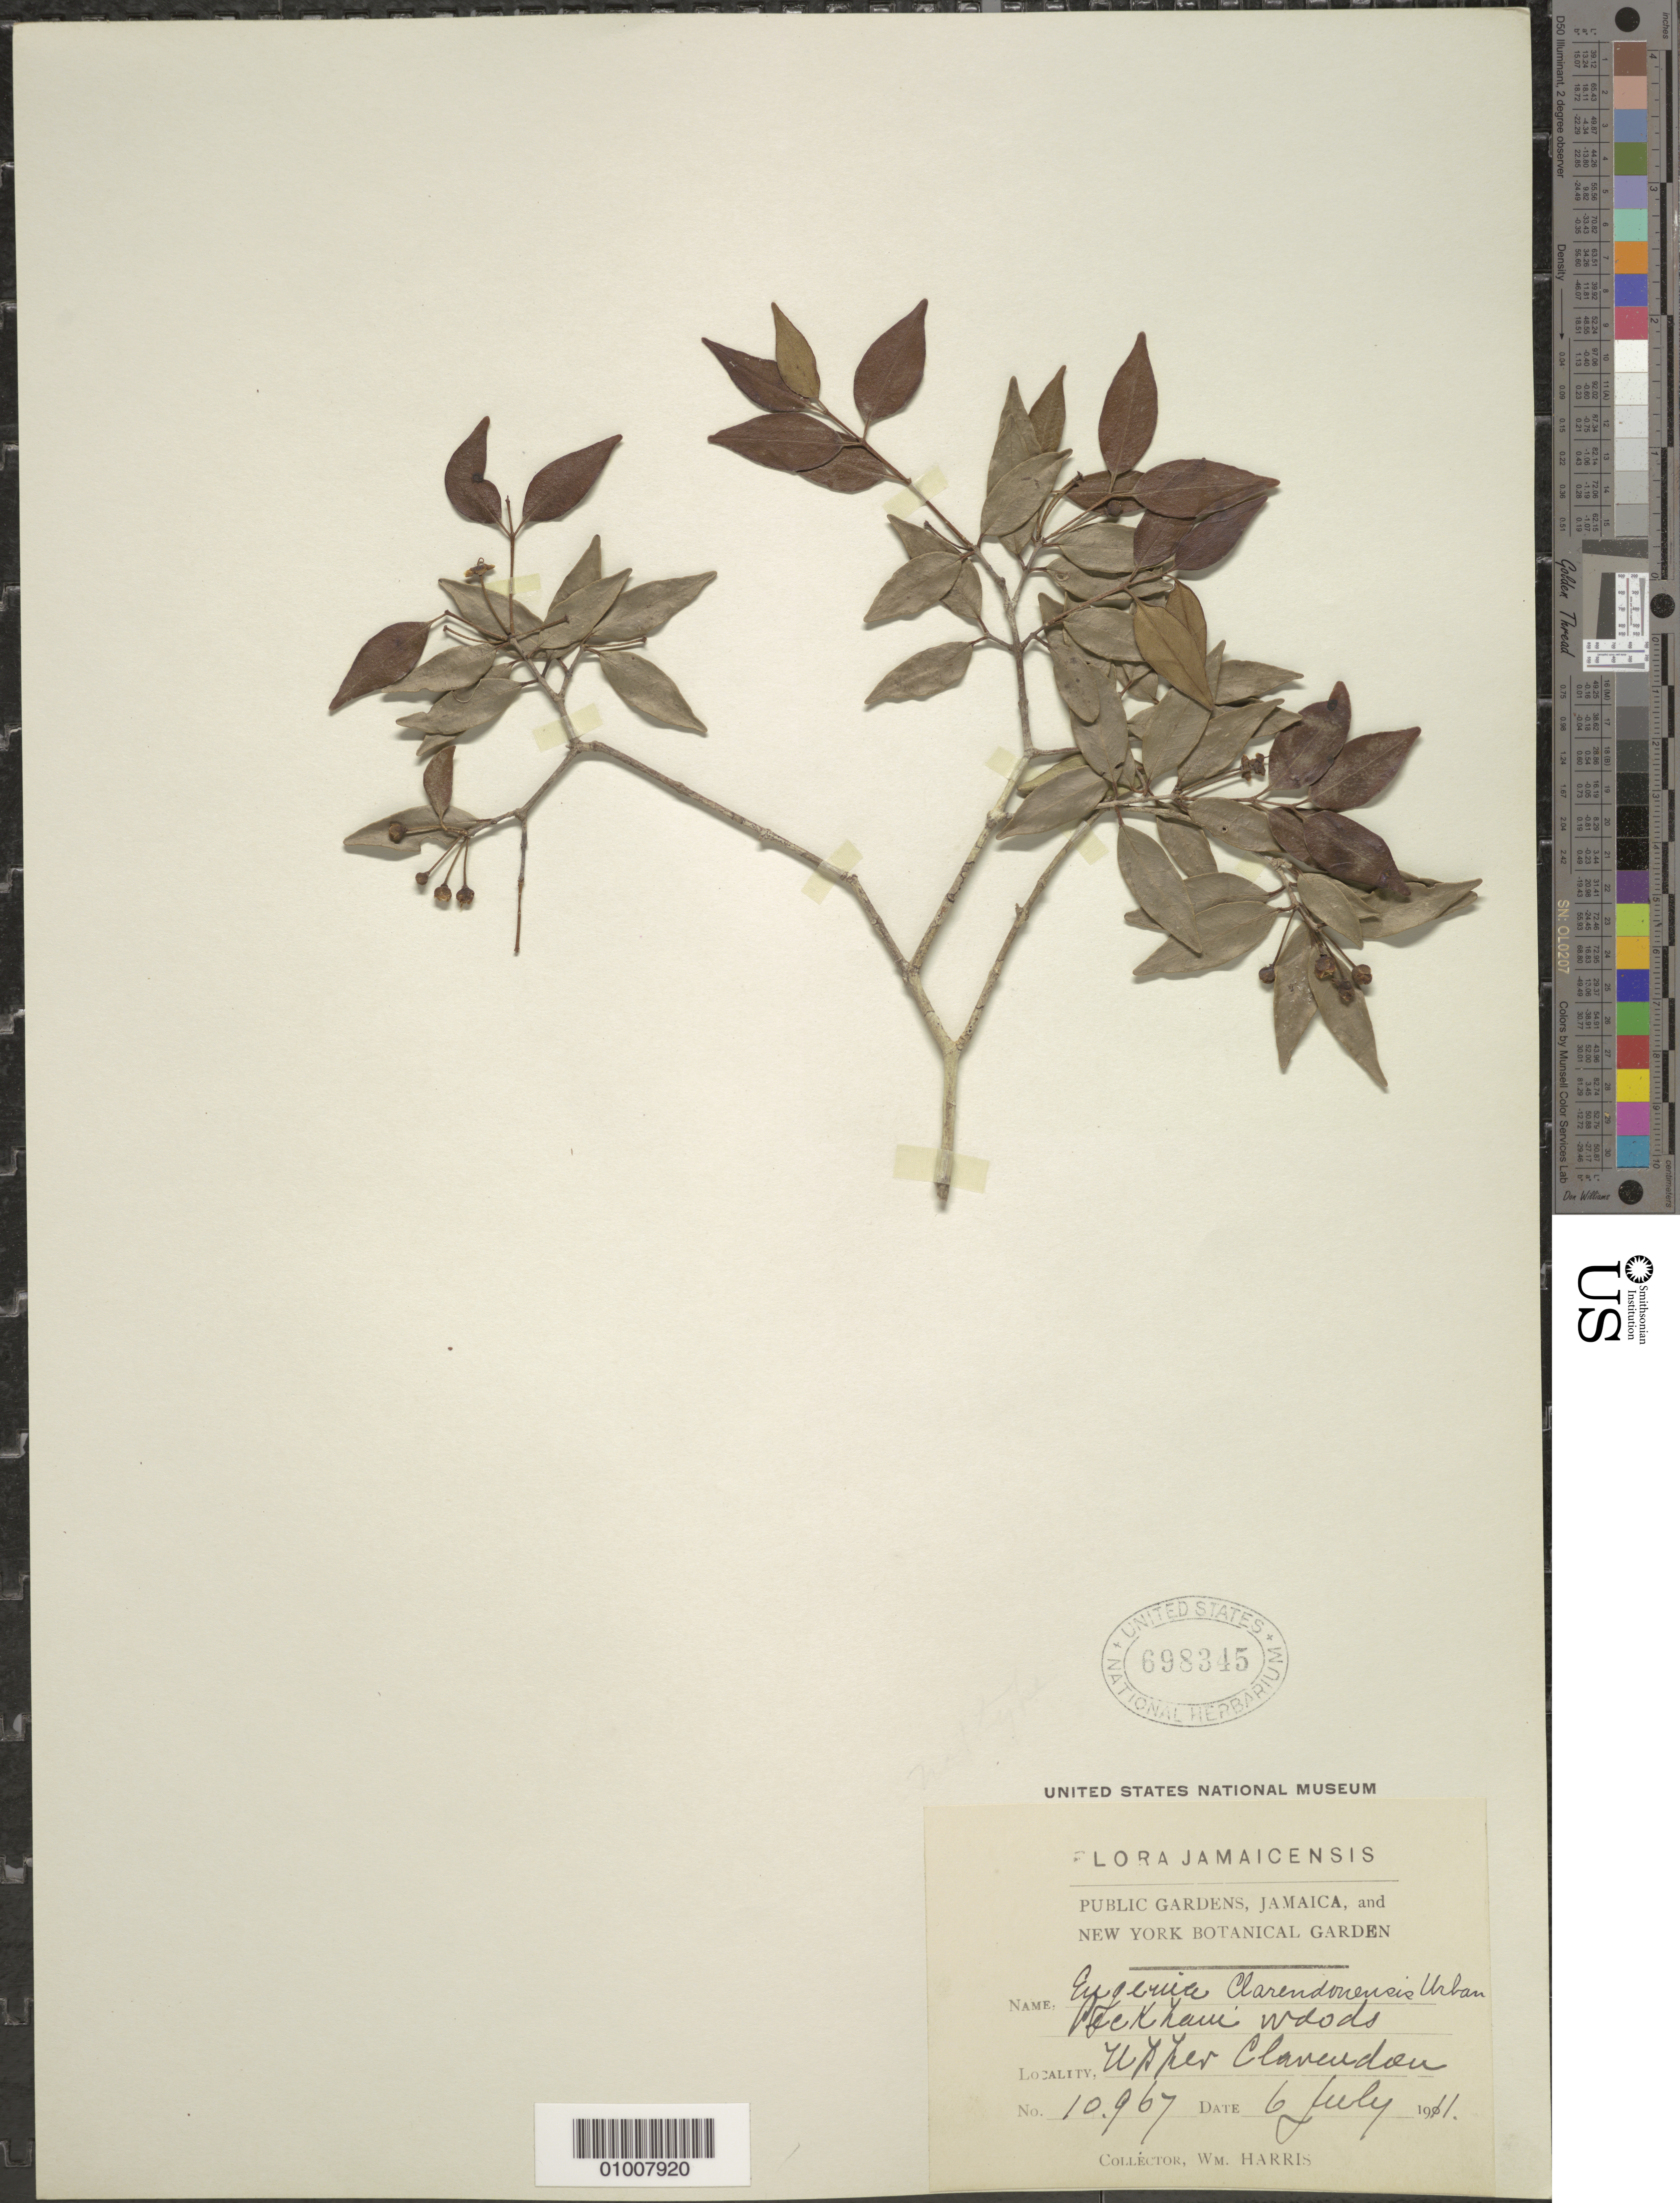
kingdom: Plantae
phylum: Tracheophyta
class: Magnoliopsida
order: Myrtales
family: Myrtaceae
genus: Eugenia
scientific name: Eugenia clarendonensis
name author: Urb.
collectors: W. Harris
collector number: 10967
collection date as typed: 06 Jul 1911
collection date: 1911-07-06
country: Jamaica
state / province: Clarendon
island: Jamaica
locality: Peckham woods, Upper Clarendon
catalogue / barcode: US 698345